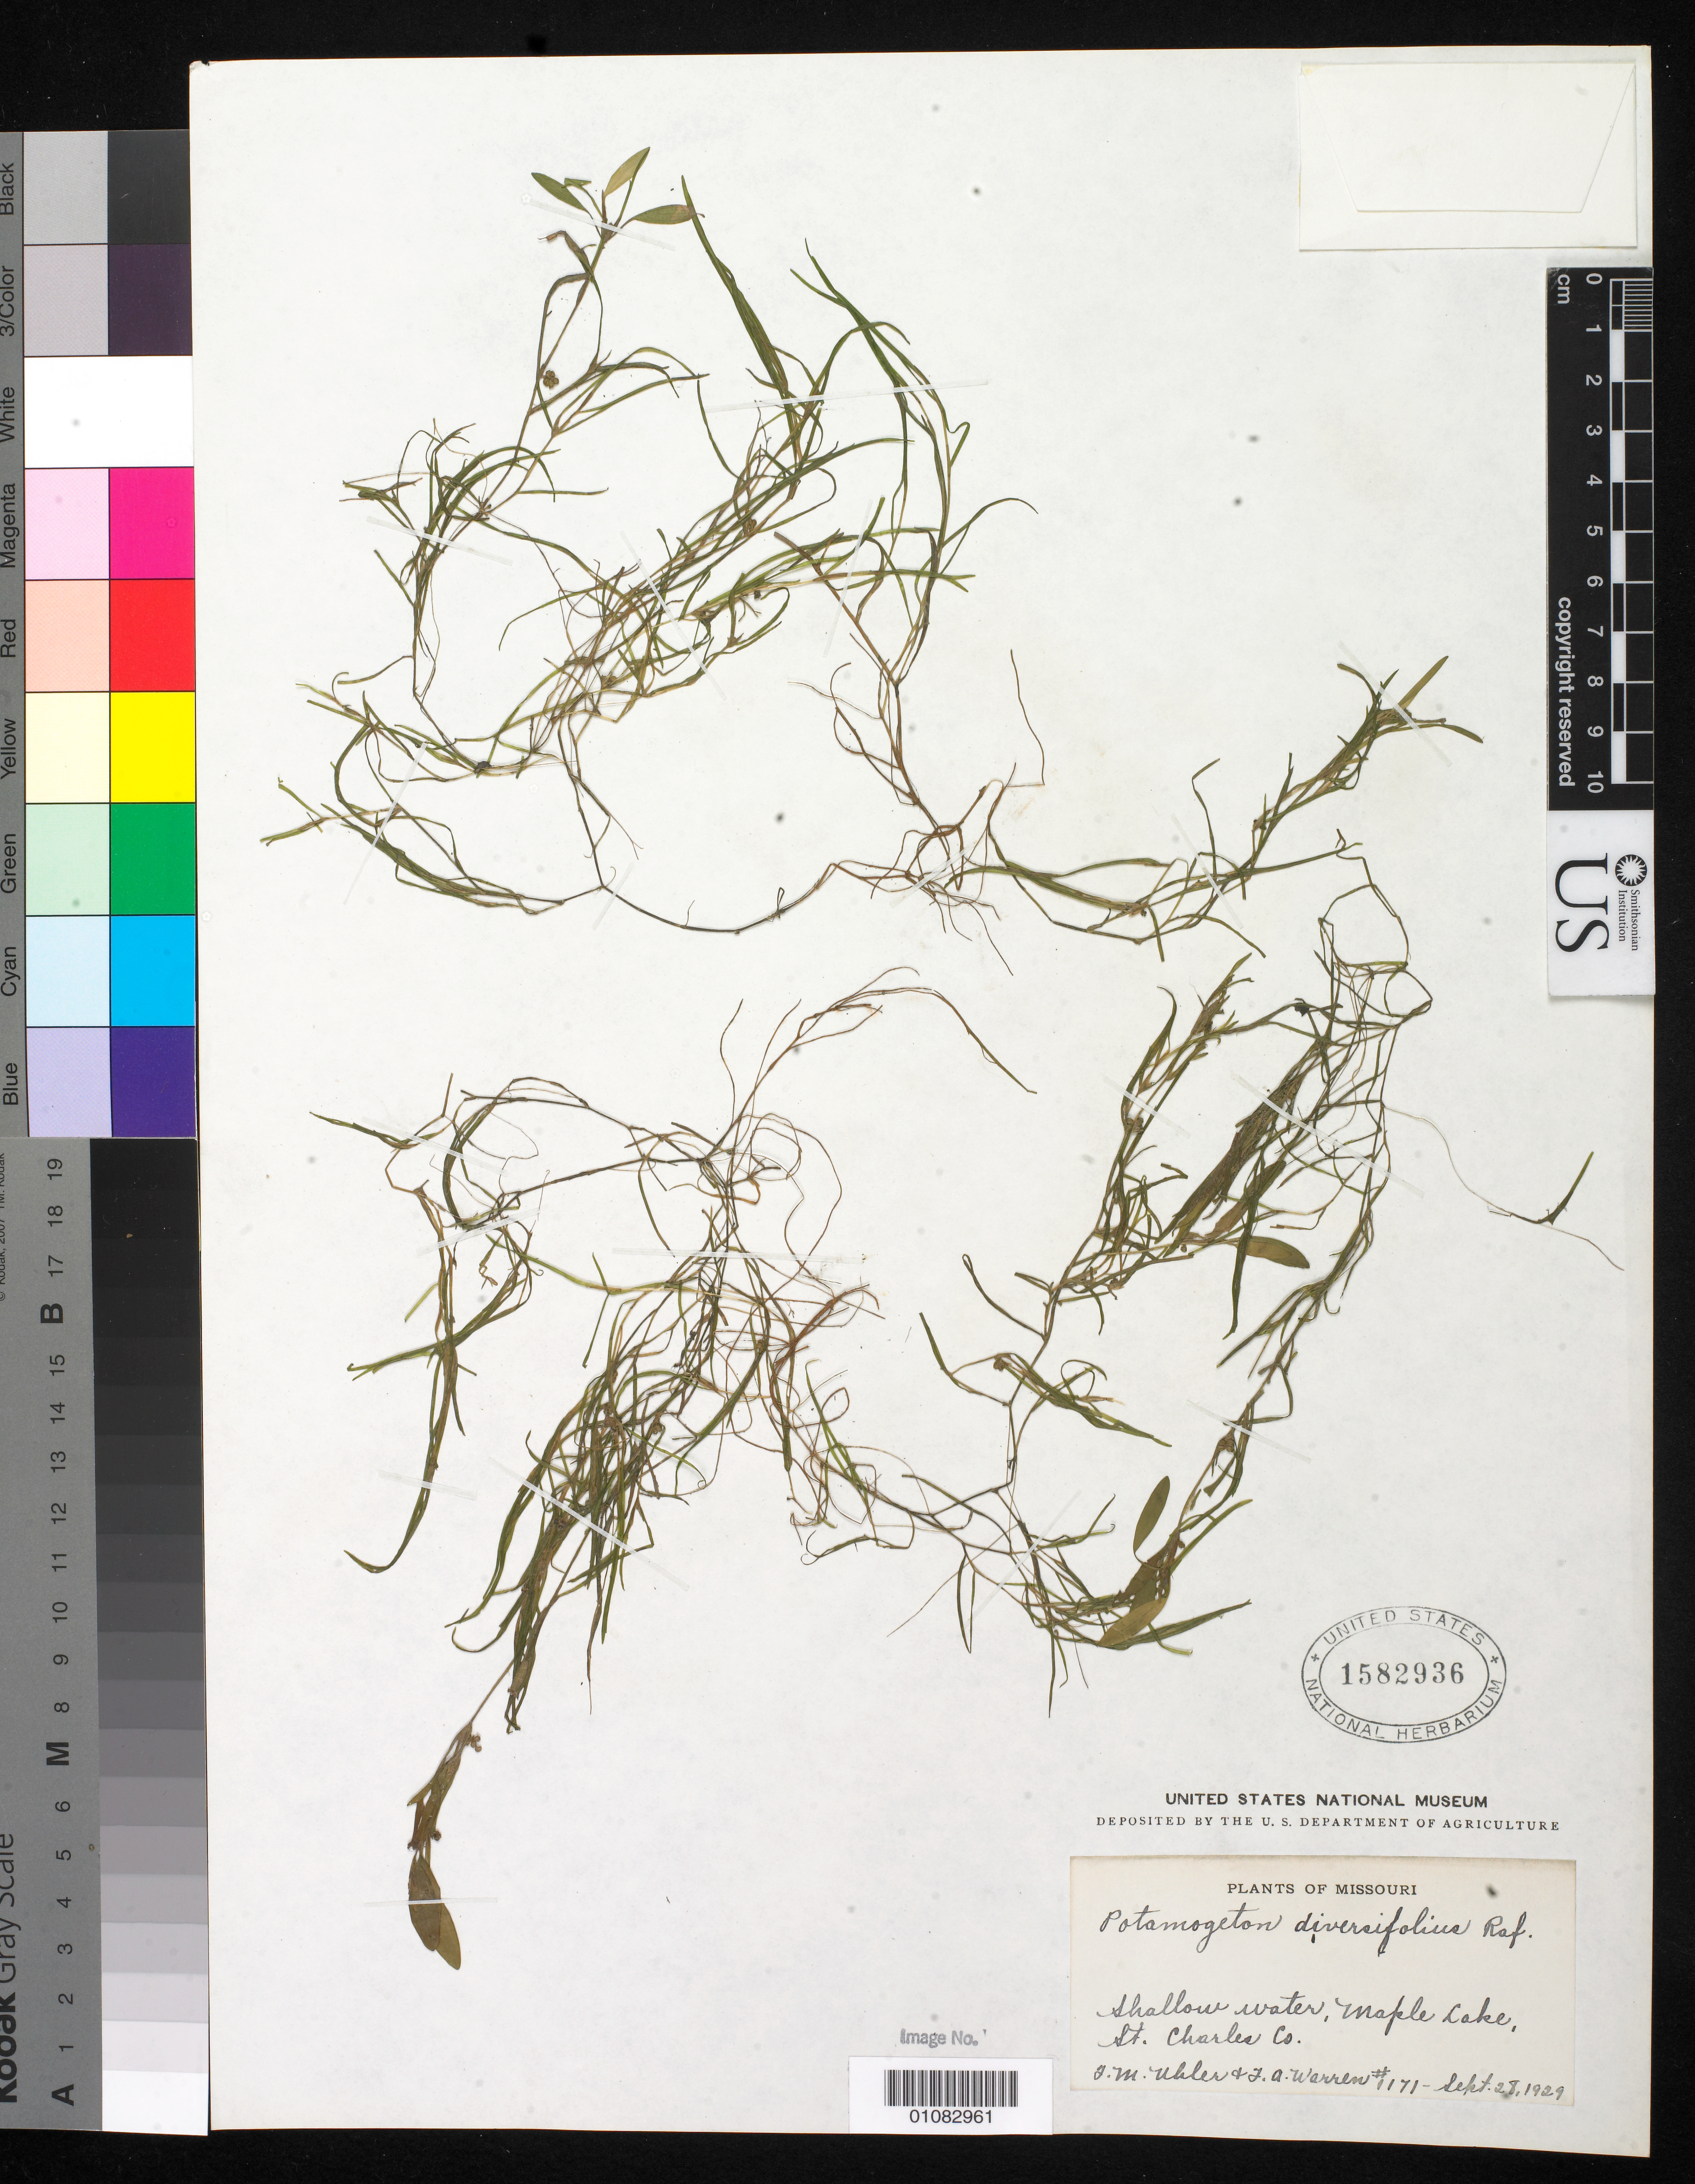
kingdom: Plantae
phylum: Tracheophyta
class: Liliopsida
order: Alismatales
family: Potamogetonaceae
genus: Potamogeton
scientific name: Potamogeton diversifolius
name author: Raf.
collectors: F. Uhler & F. A. Warren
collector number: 1171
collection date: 1929-09-28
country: United States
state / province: Missouri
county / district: Saint Charles County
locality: Maple Lake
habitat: Shallow water.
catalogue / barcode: US 1582936